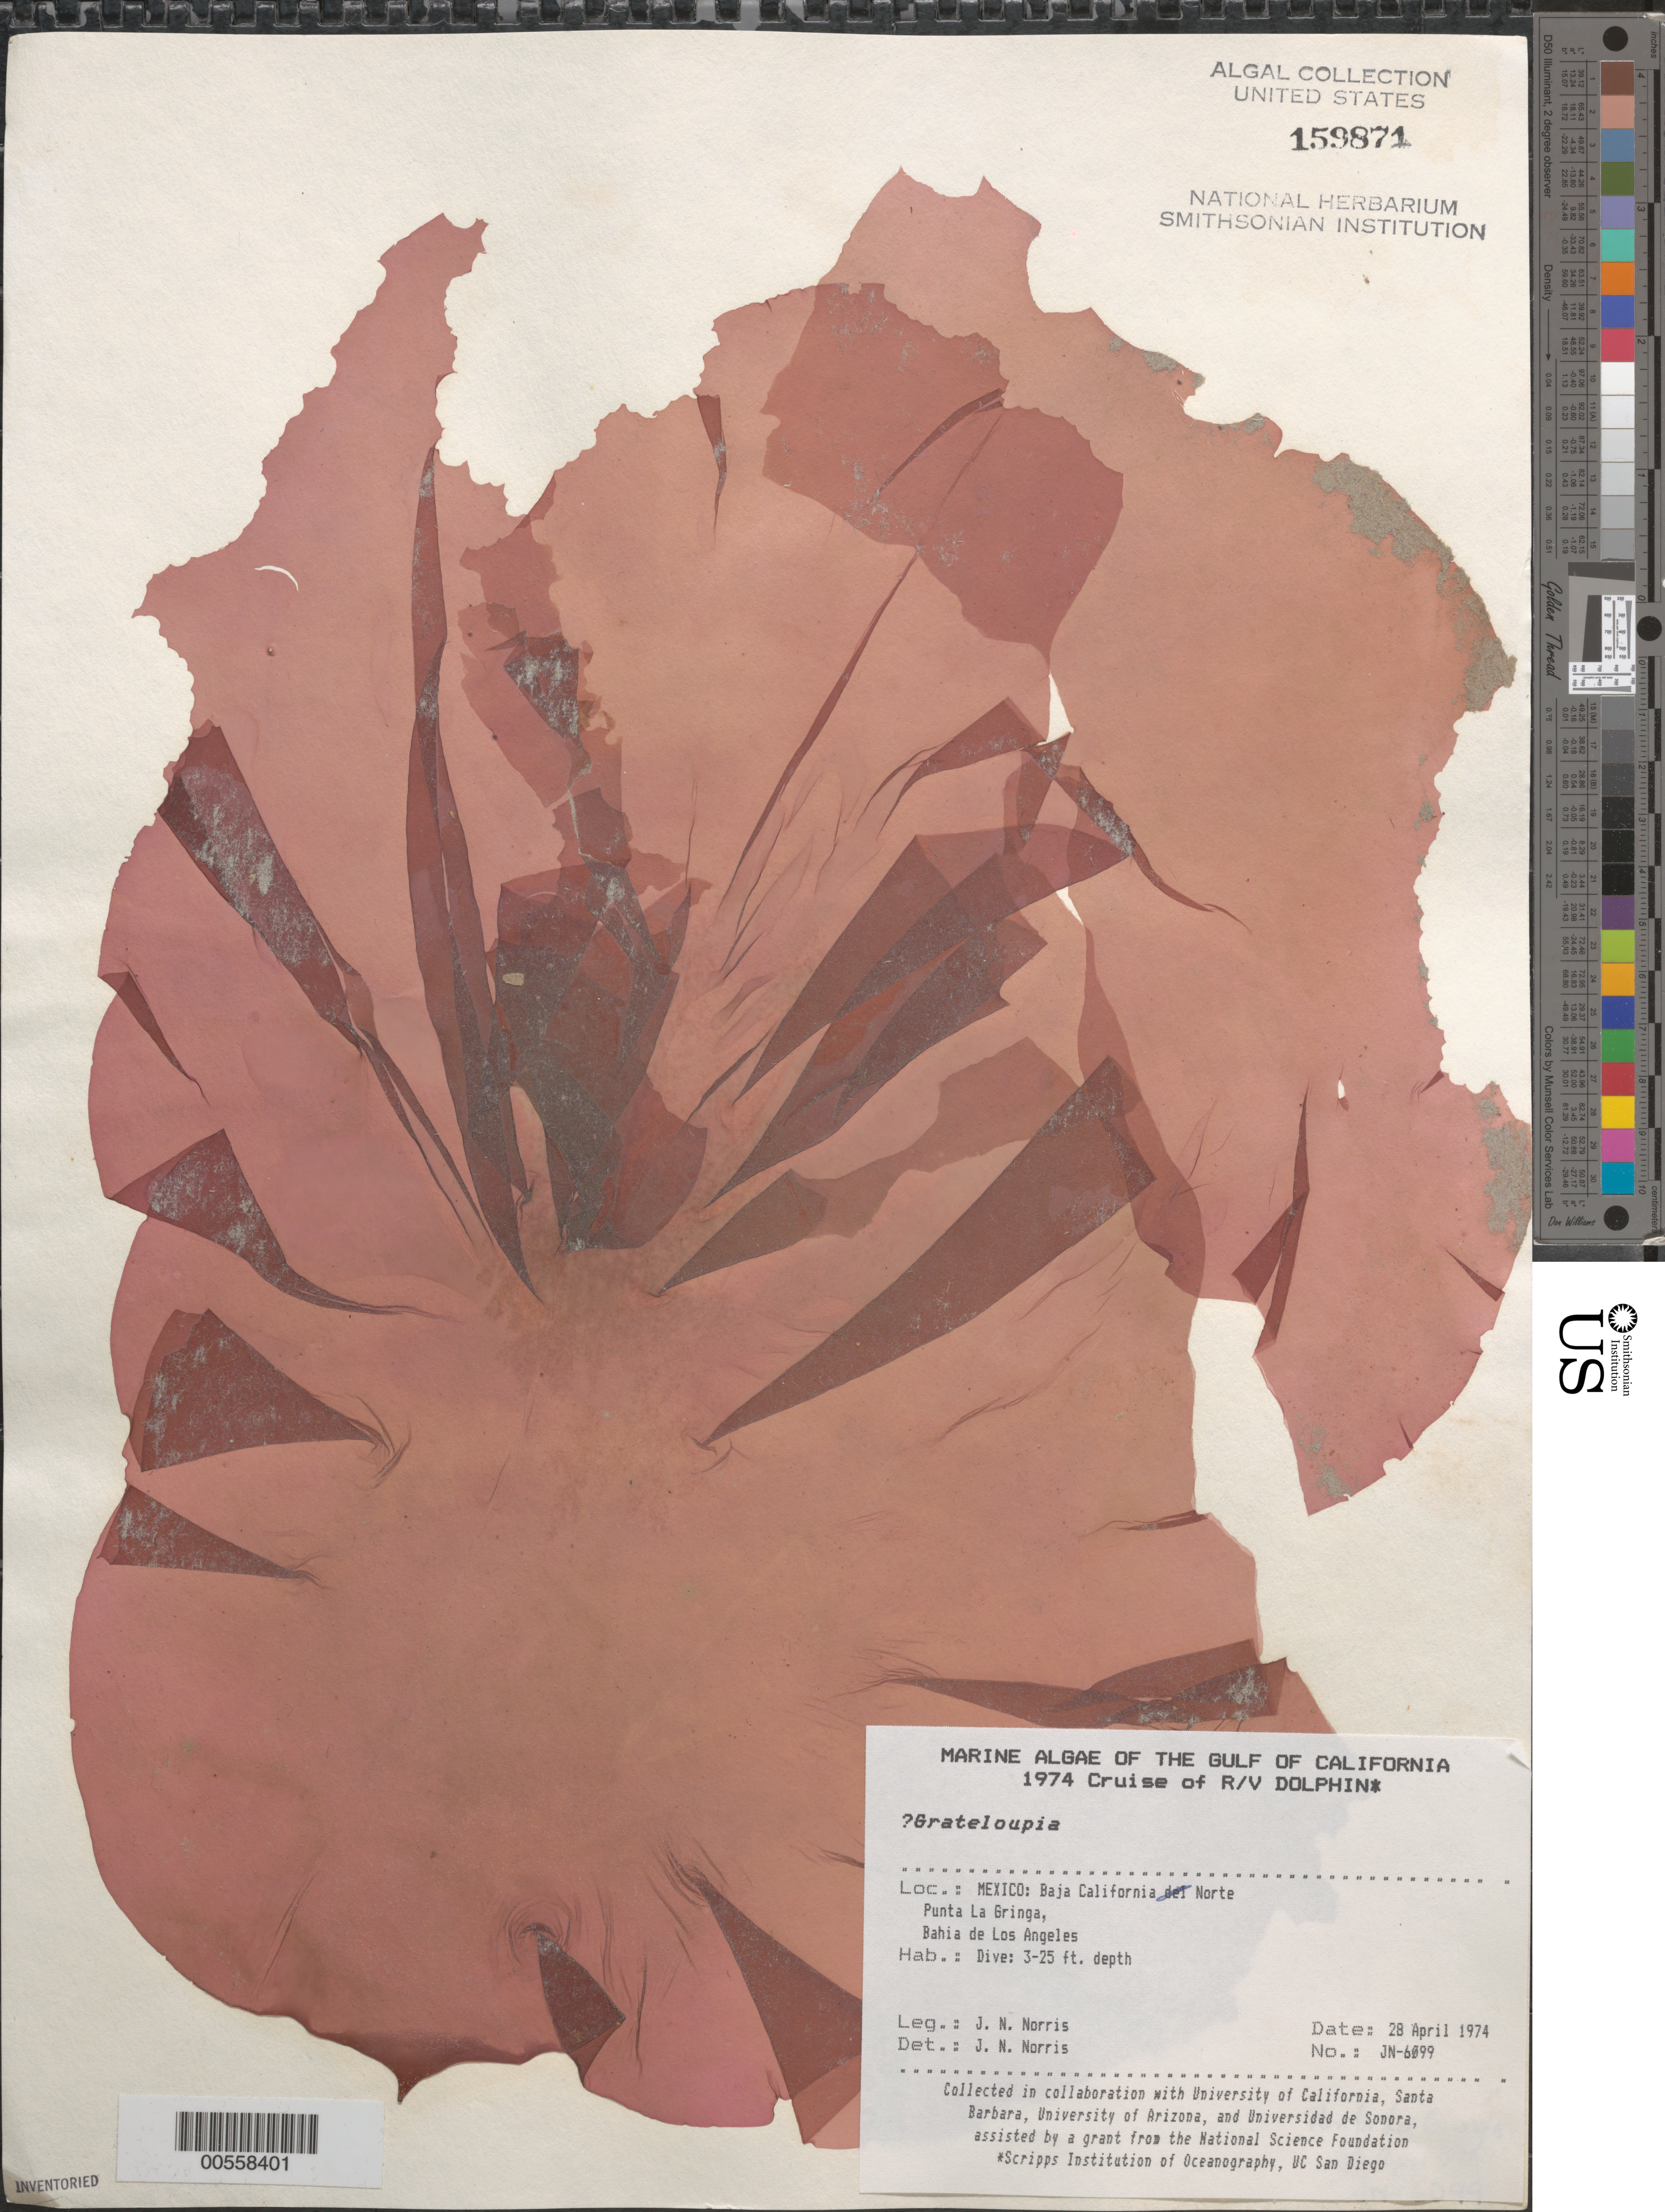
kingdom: Plantae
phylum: Rhodophyta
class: Florideophyceae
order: Halymeniales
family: Halymeniaceae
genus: Grateloupia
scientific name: Grateloupia sp.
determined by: Norris, James N.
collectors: J. N. Norris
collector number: JN-6099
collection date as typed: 28 Apr 1974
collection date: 1974-04-28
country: Mexico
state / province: Baja California Norte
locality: Punta La Gringa, Bahia de Los Angeles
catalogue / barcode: US 159871